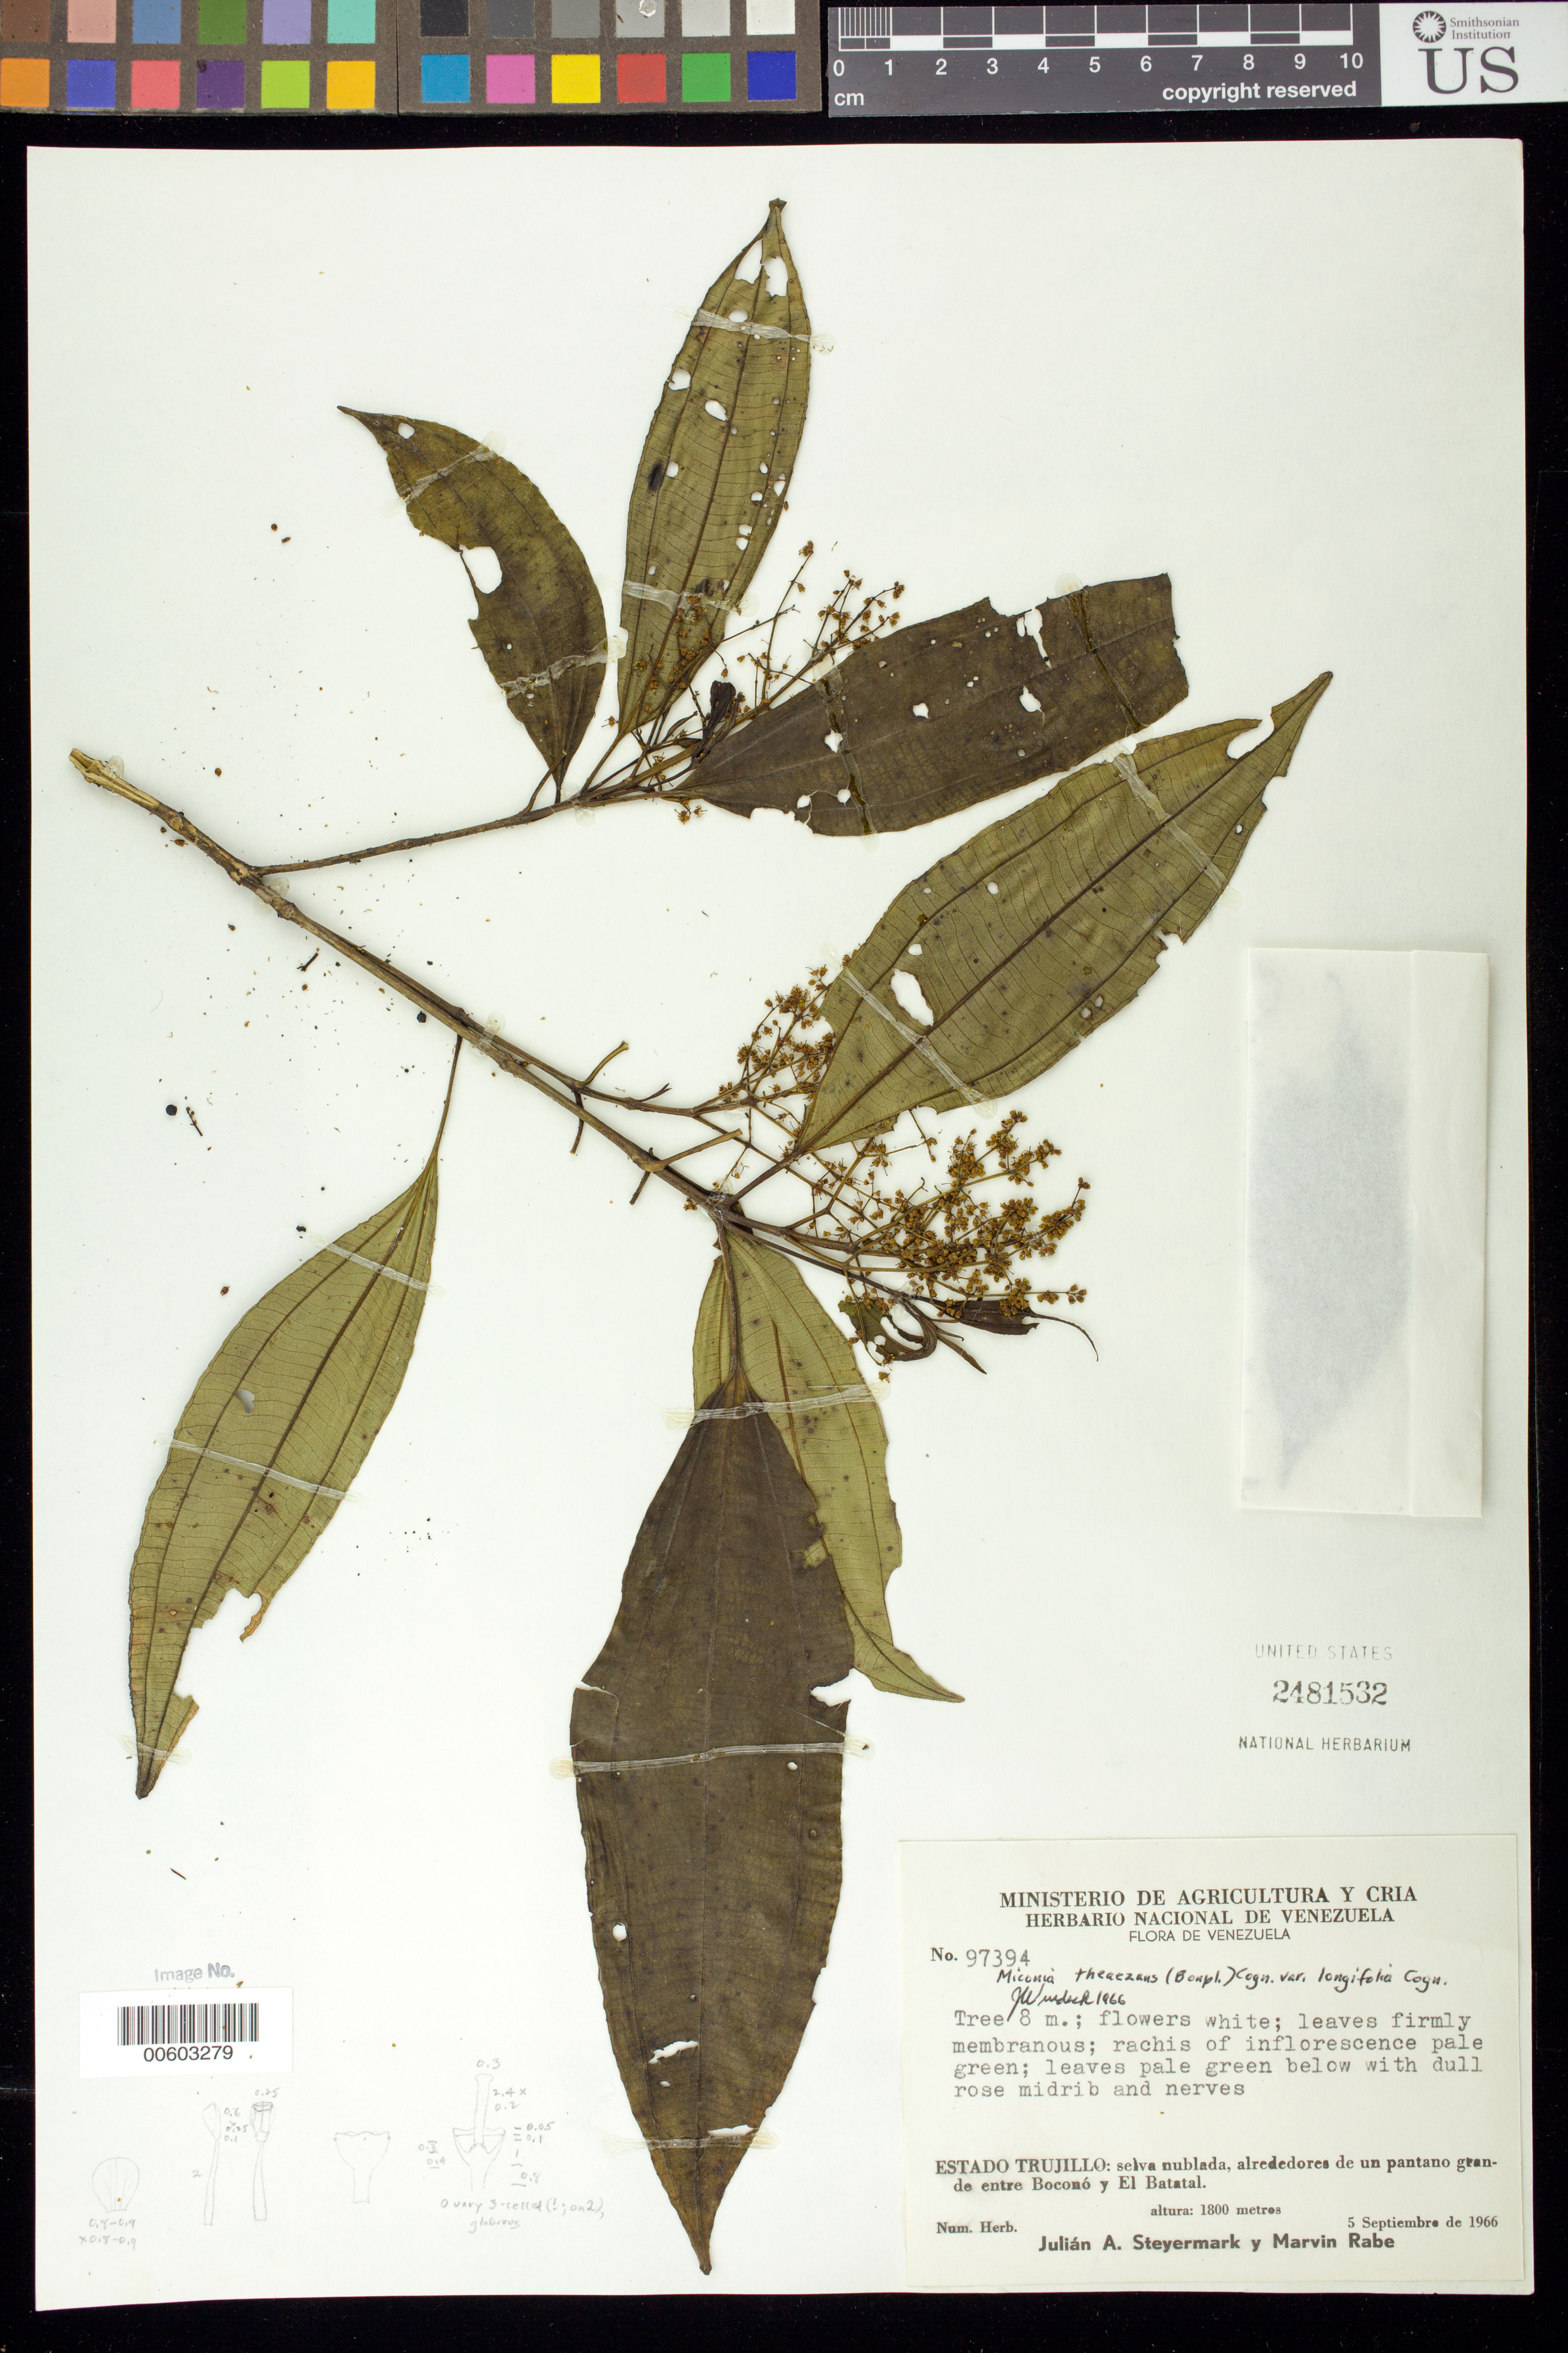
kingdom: Plantae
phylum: Tracheophyta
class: Magnoliopsida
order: Myrtales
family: Melastomataceae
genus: Miconia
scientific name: Miconia theaezans subsp. theaezans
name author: (Bonpl.) Cogn.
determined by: Wurdack, John J., (US), US (UNITED STATES)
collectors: J. Steyermark & M. Rabe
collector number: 97394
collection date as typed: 05 Sep 1966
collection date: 1966-09-05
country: Venezuela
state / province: Trujillo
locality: Alrededores de un pantano grande entre Boconó y El Batatal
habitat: Selva nublada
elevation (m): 1800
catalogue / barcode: US 2481532